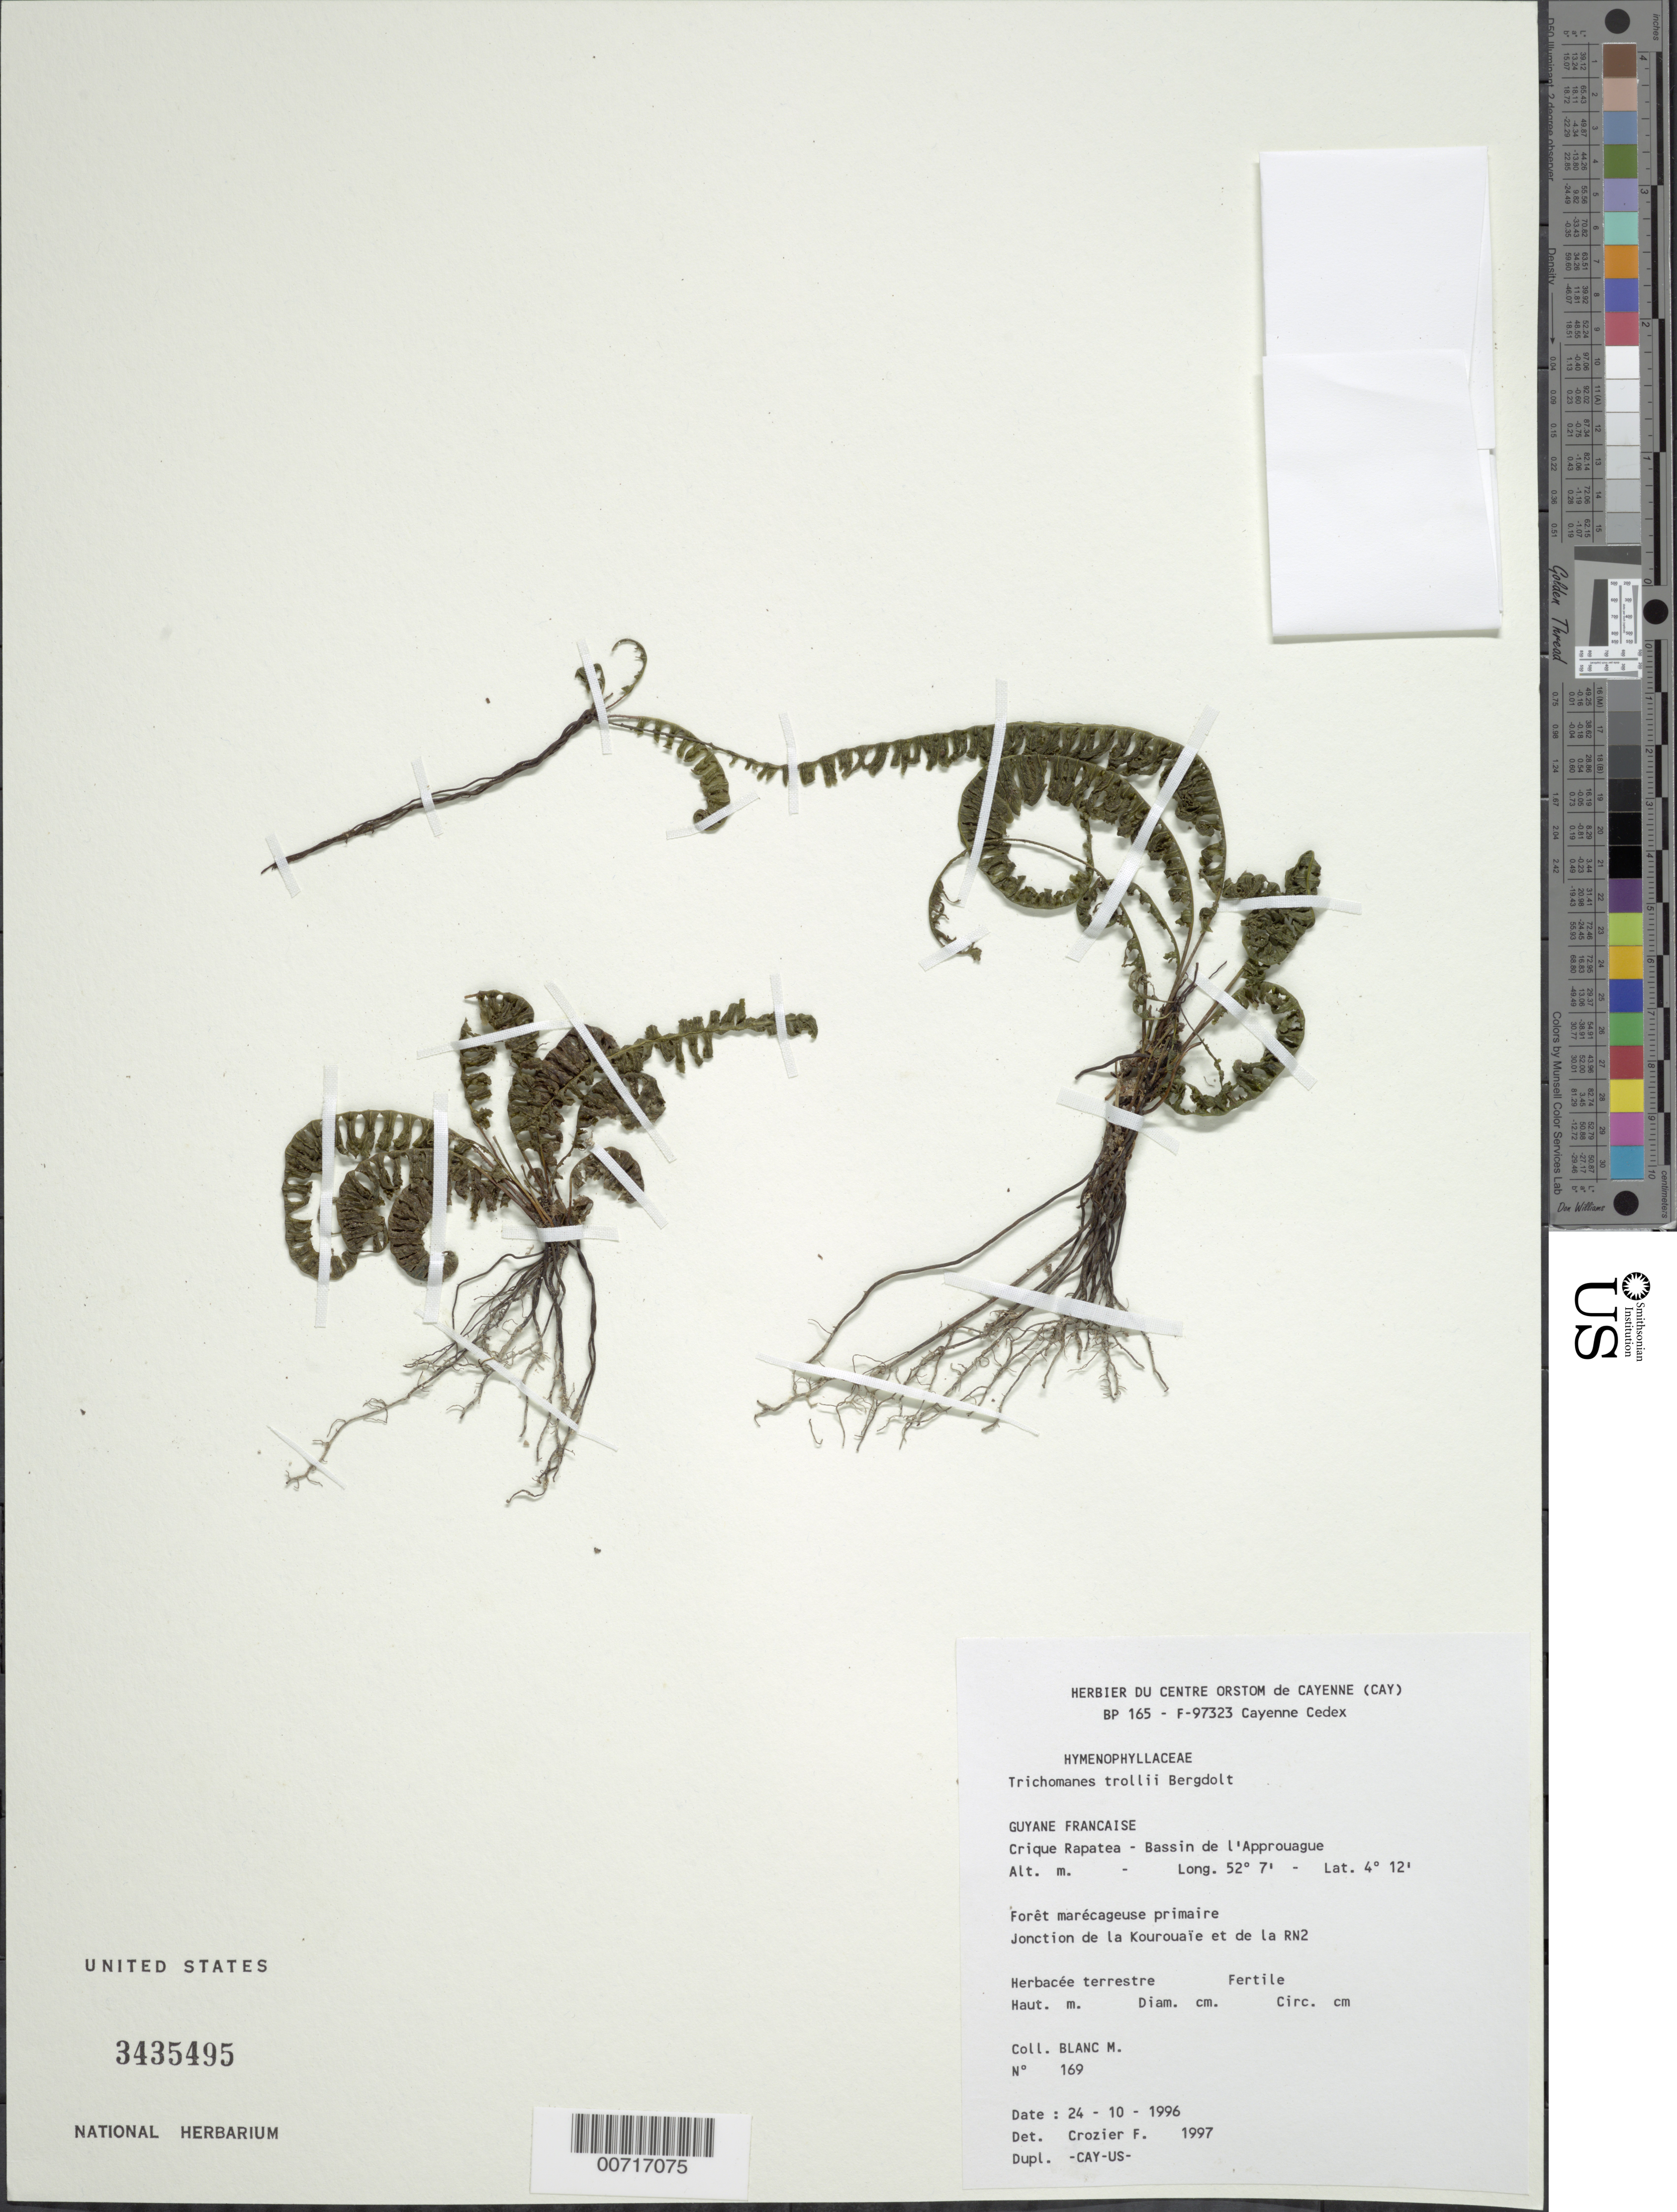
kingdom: Plantae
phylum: Tracheophyta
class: Polypodiopsida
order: Hymenophyllales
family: Hymenophyllaceae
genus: Trichomanes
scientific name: Trichomanes trollii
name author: Bergdolt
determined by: Crozier, F.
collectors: M. Blanc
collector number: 169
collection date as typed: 24-Oct-96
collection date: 1996-10-24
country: French Guiana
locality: Kourouaï R., Bassin de L'Approuague; jonction de la Kourouie et de la RN2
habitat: Primary forest, marshy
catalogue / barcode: US 3435495